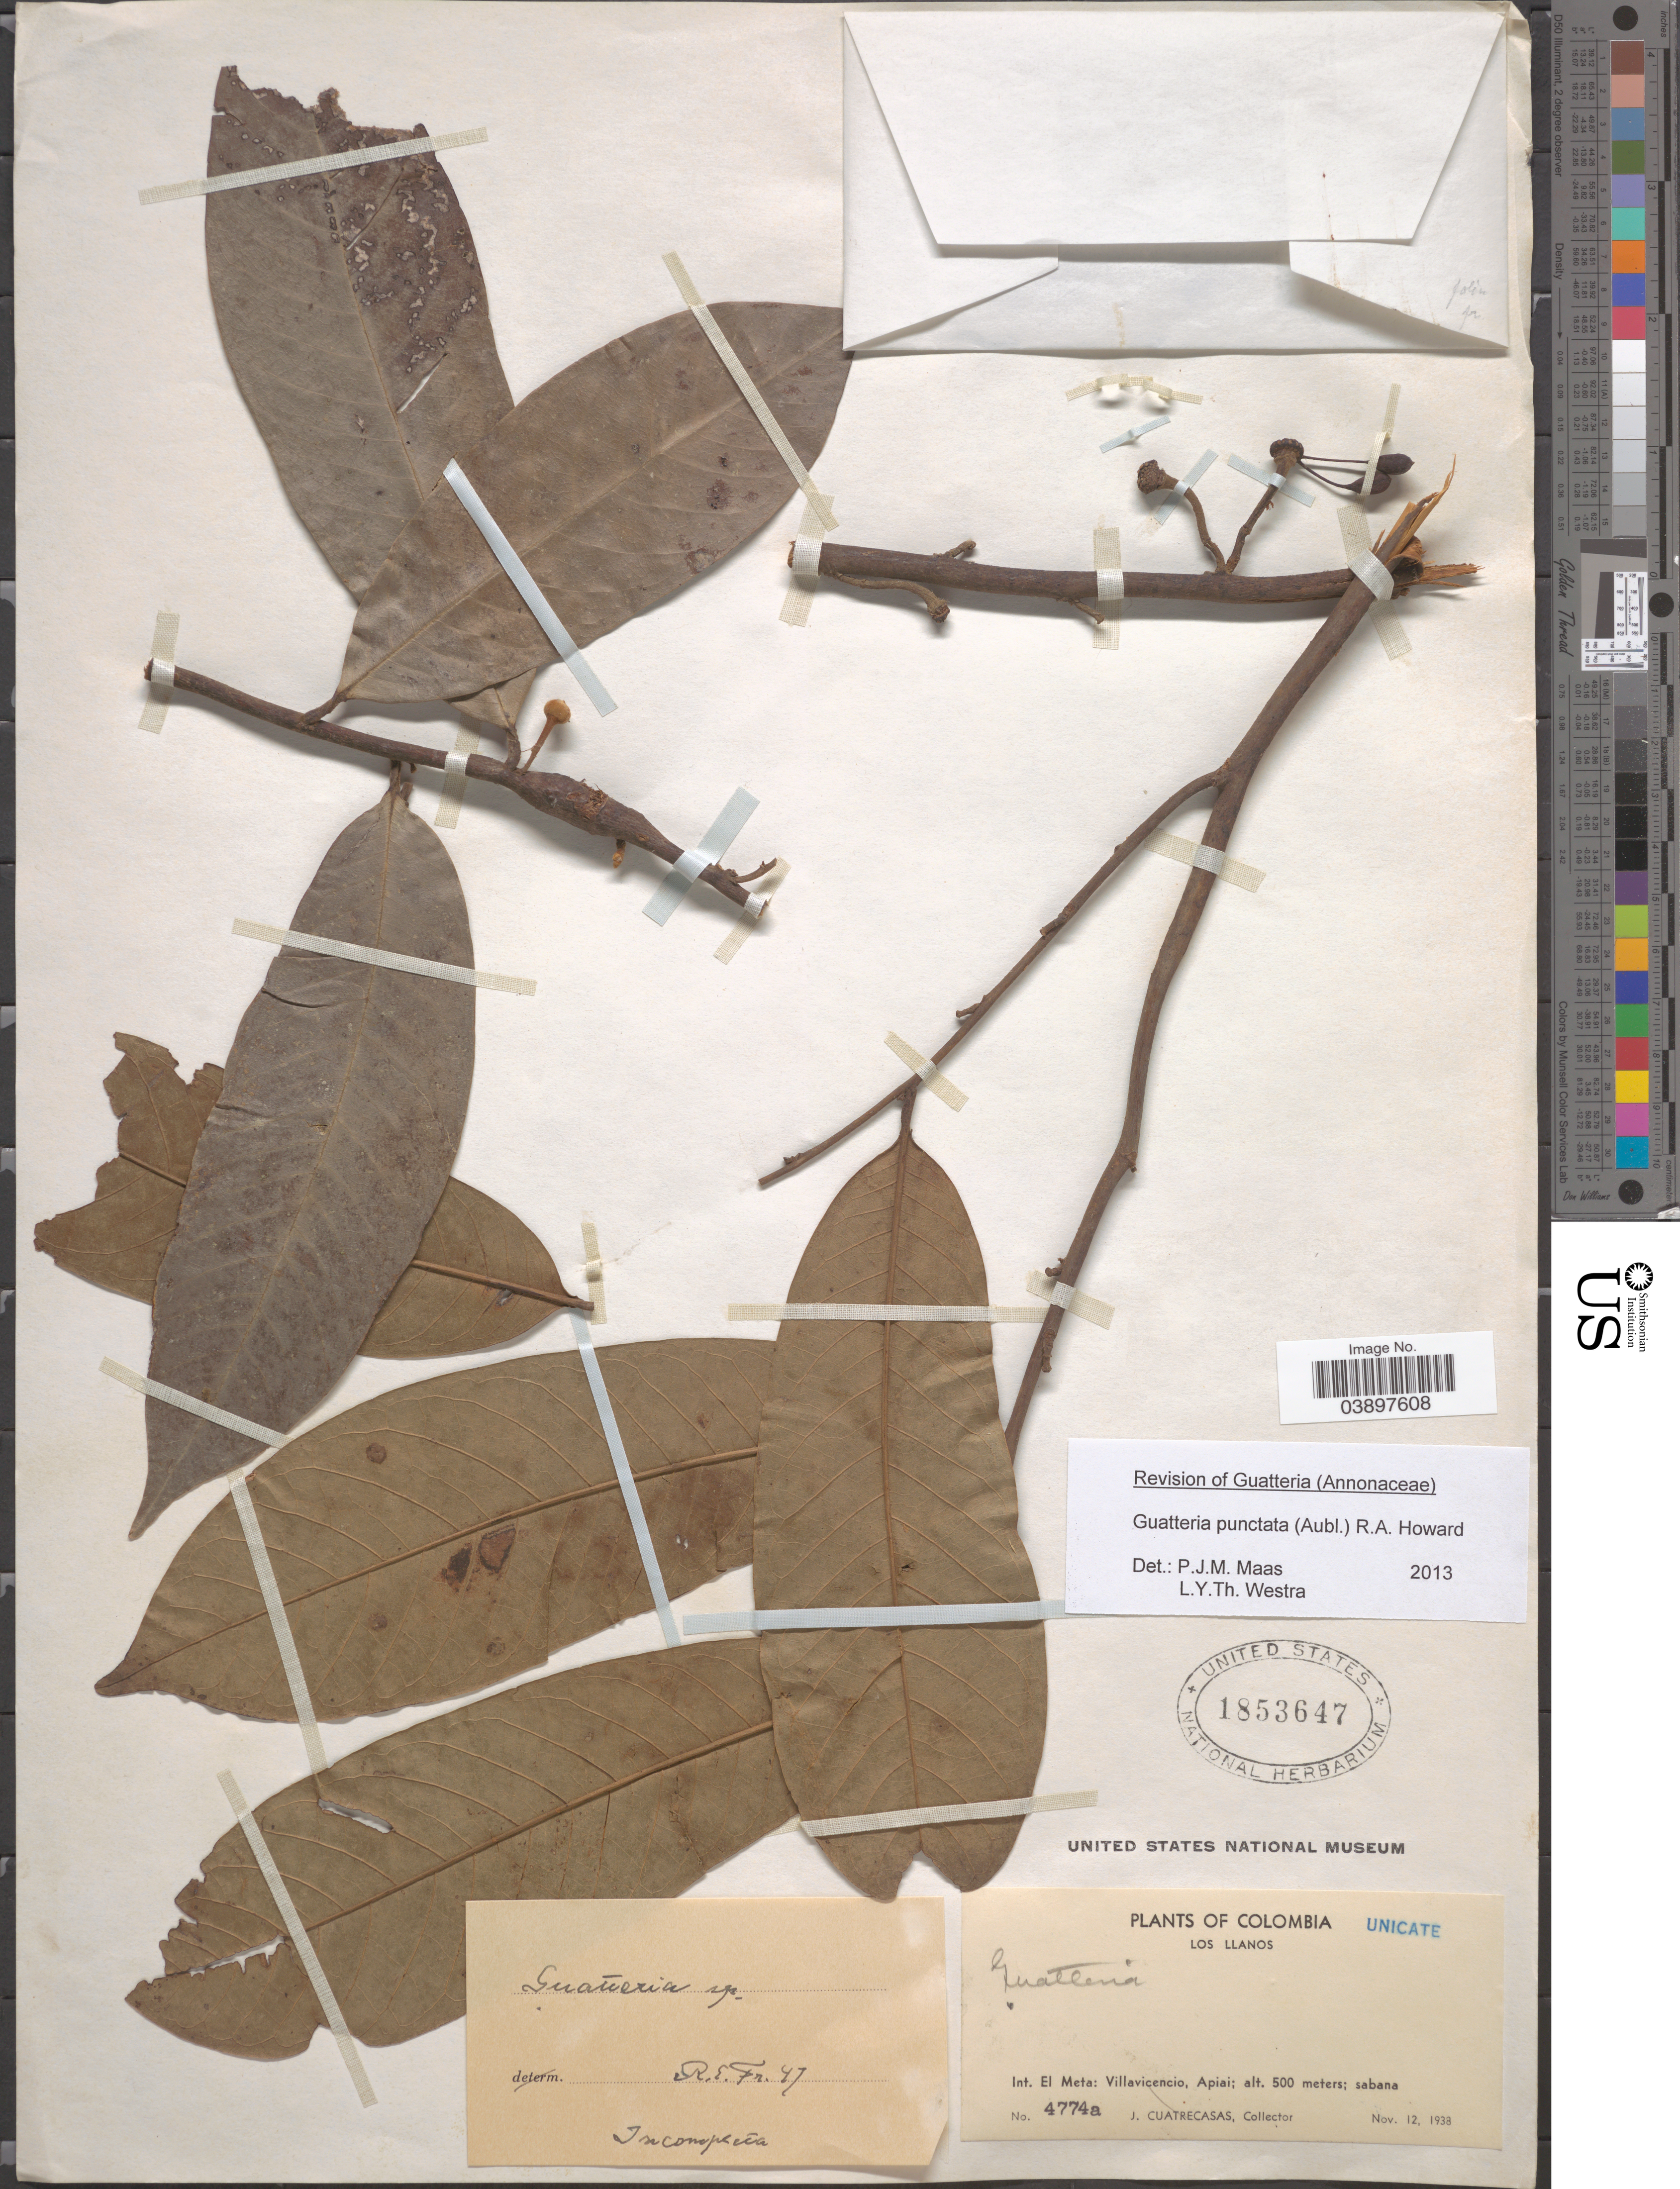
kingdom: Plantae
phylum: Tracheophyta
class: Magnoliopsida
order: Magnoliales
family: Annonaceae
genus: Guatteria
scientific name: Guatteria punctata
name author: (Aubl.) R.A. Howard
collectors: J. Cuatrecasas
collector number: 4774a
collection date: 1938-11-12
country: Colombia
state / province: Meta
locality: Los Llanos. Int. El Meta: Villavicencio, Apiai.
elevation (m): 500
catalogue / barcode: US 1853647